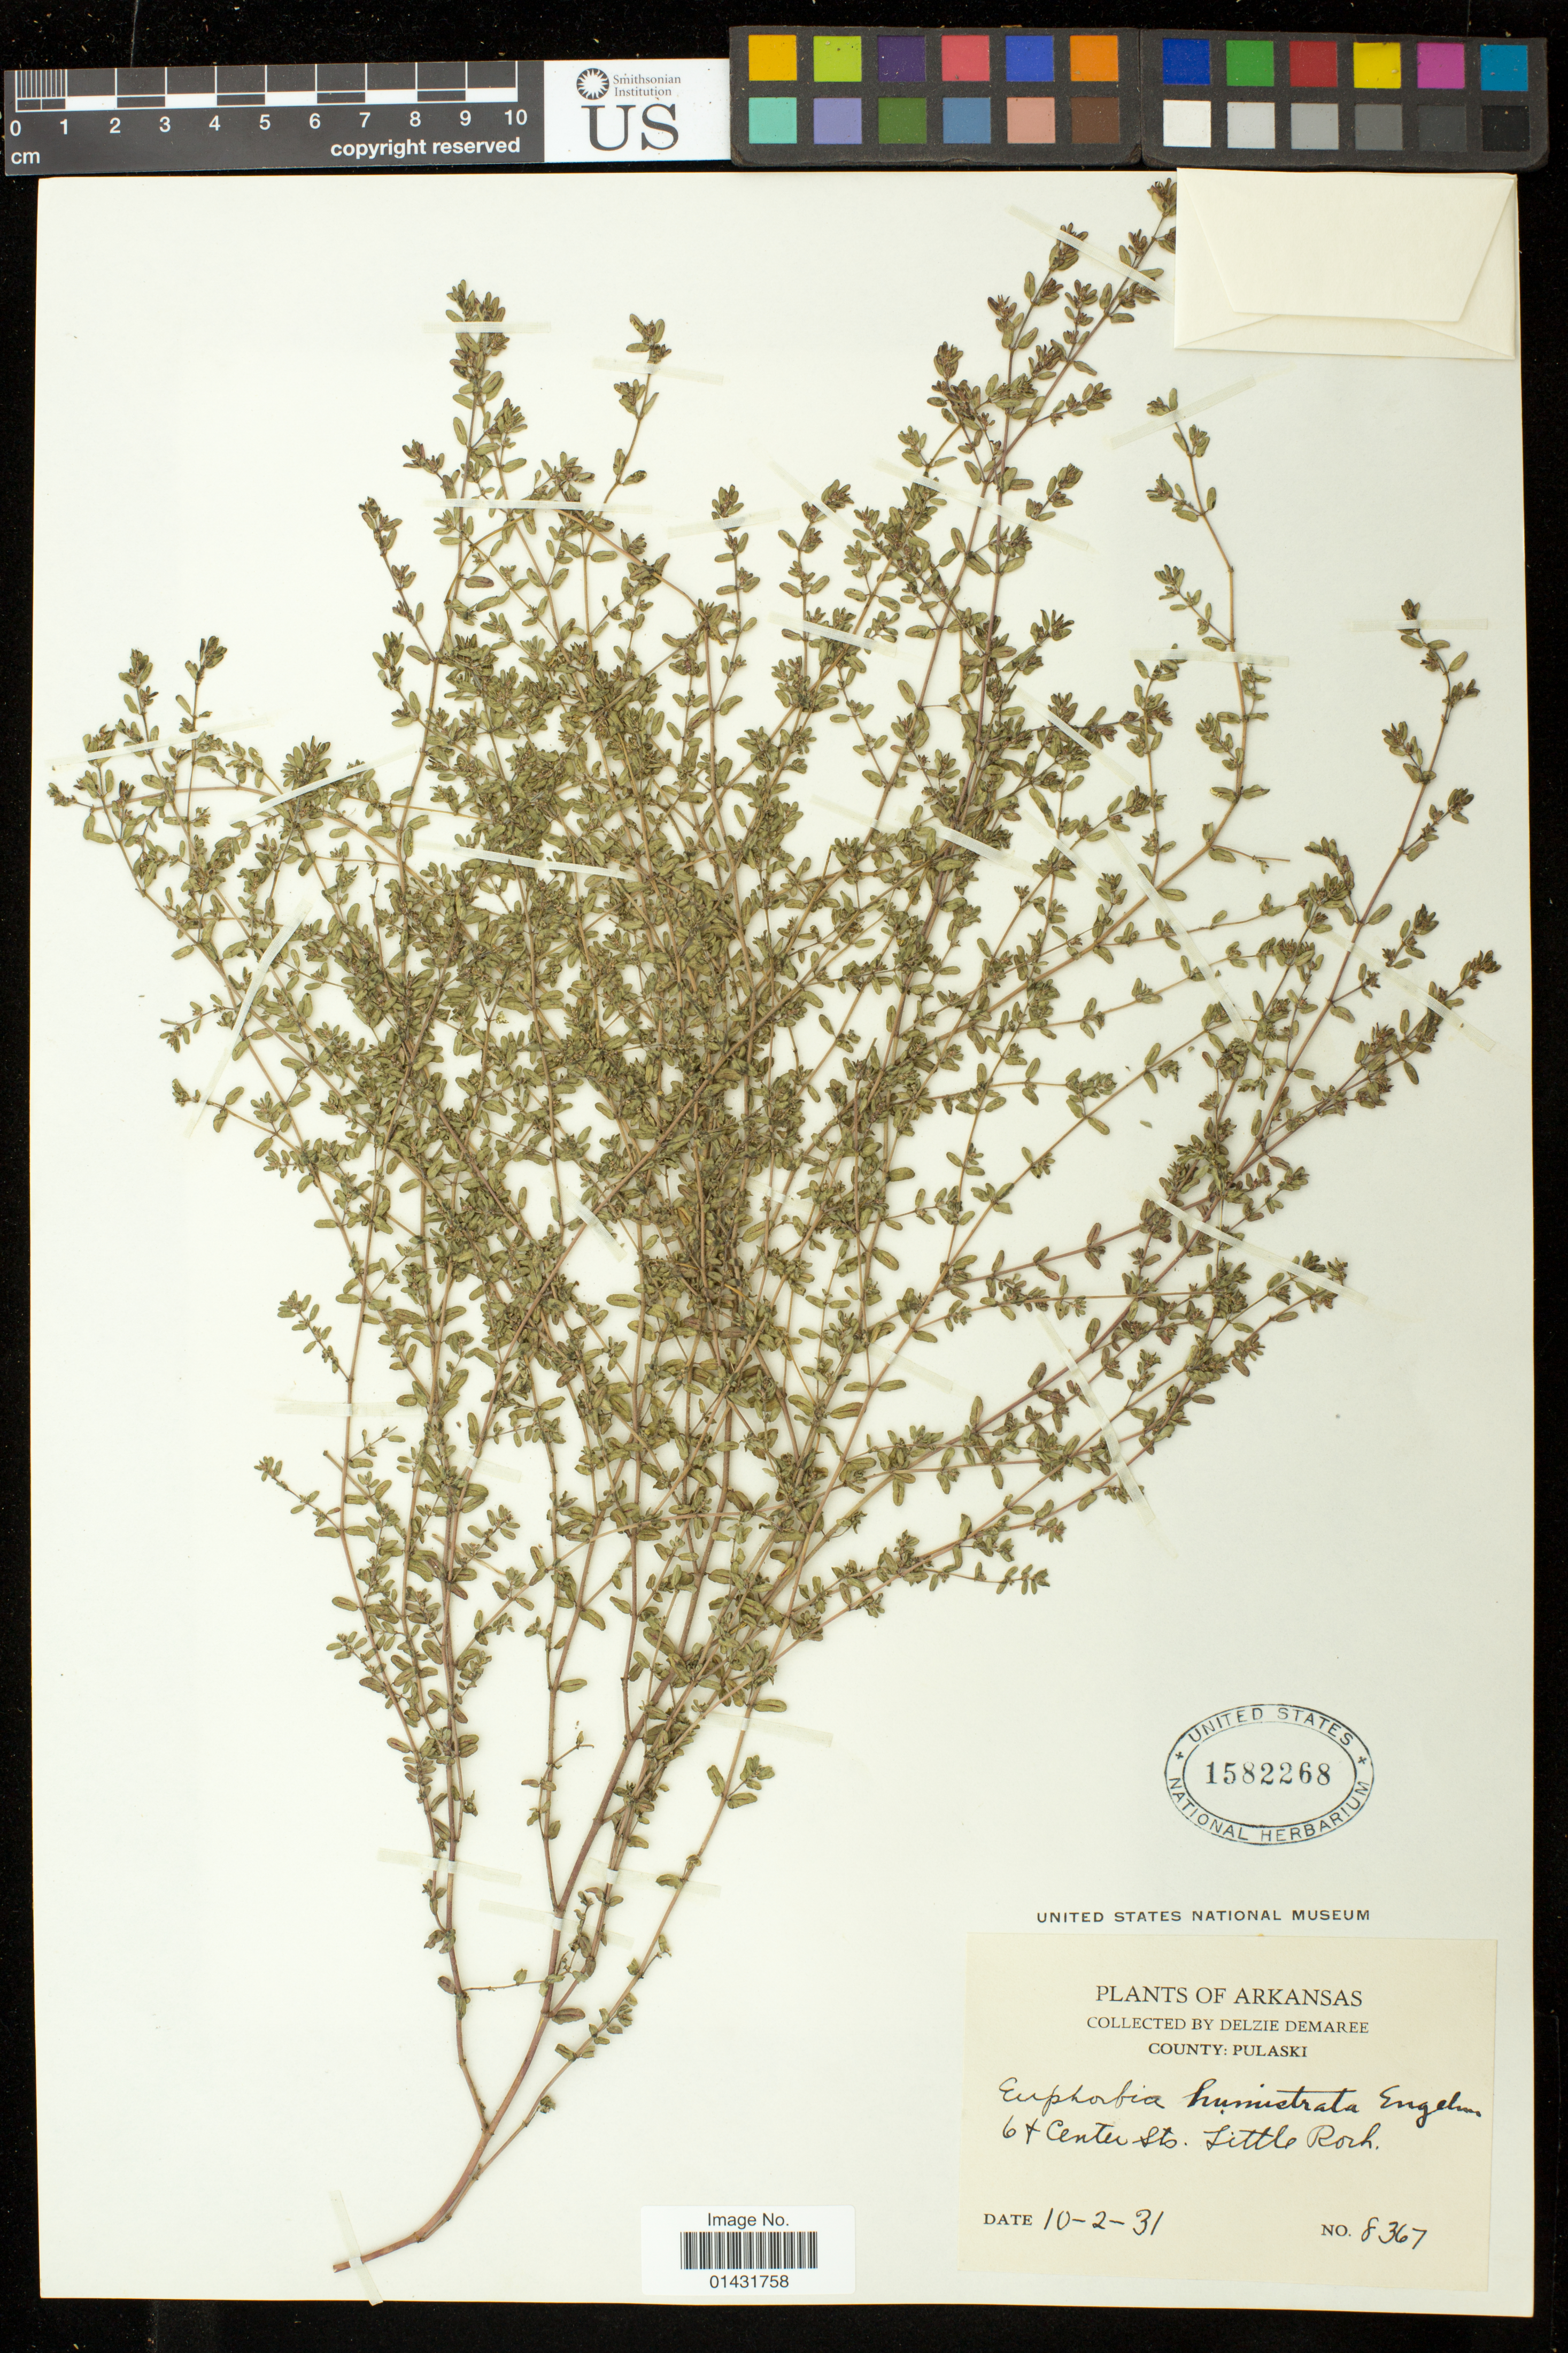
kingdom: Plantae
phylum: Tracheophyta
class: Magnoliopsida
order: Malpighiales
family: Euphorbiaceae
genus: Euphorbia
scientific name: Euphorbia humistrata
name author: Engelm. ex A. Gray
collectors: D. Demaree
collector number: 8367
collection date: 1931-10-02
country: United States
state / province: Arkansas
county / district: Pulaski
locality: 6 & Center Sts. Little Rock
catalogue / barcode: US 1582268